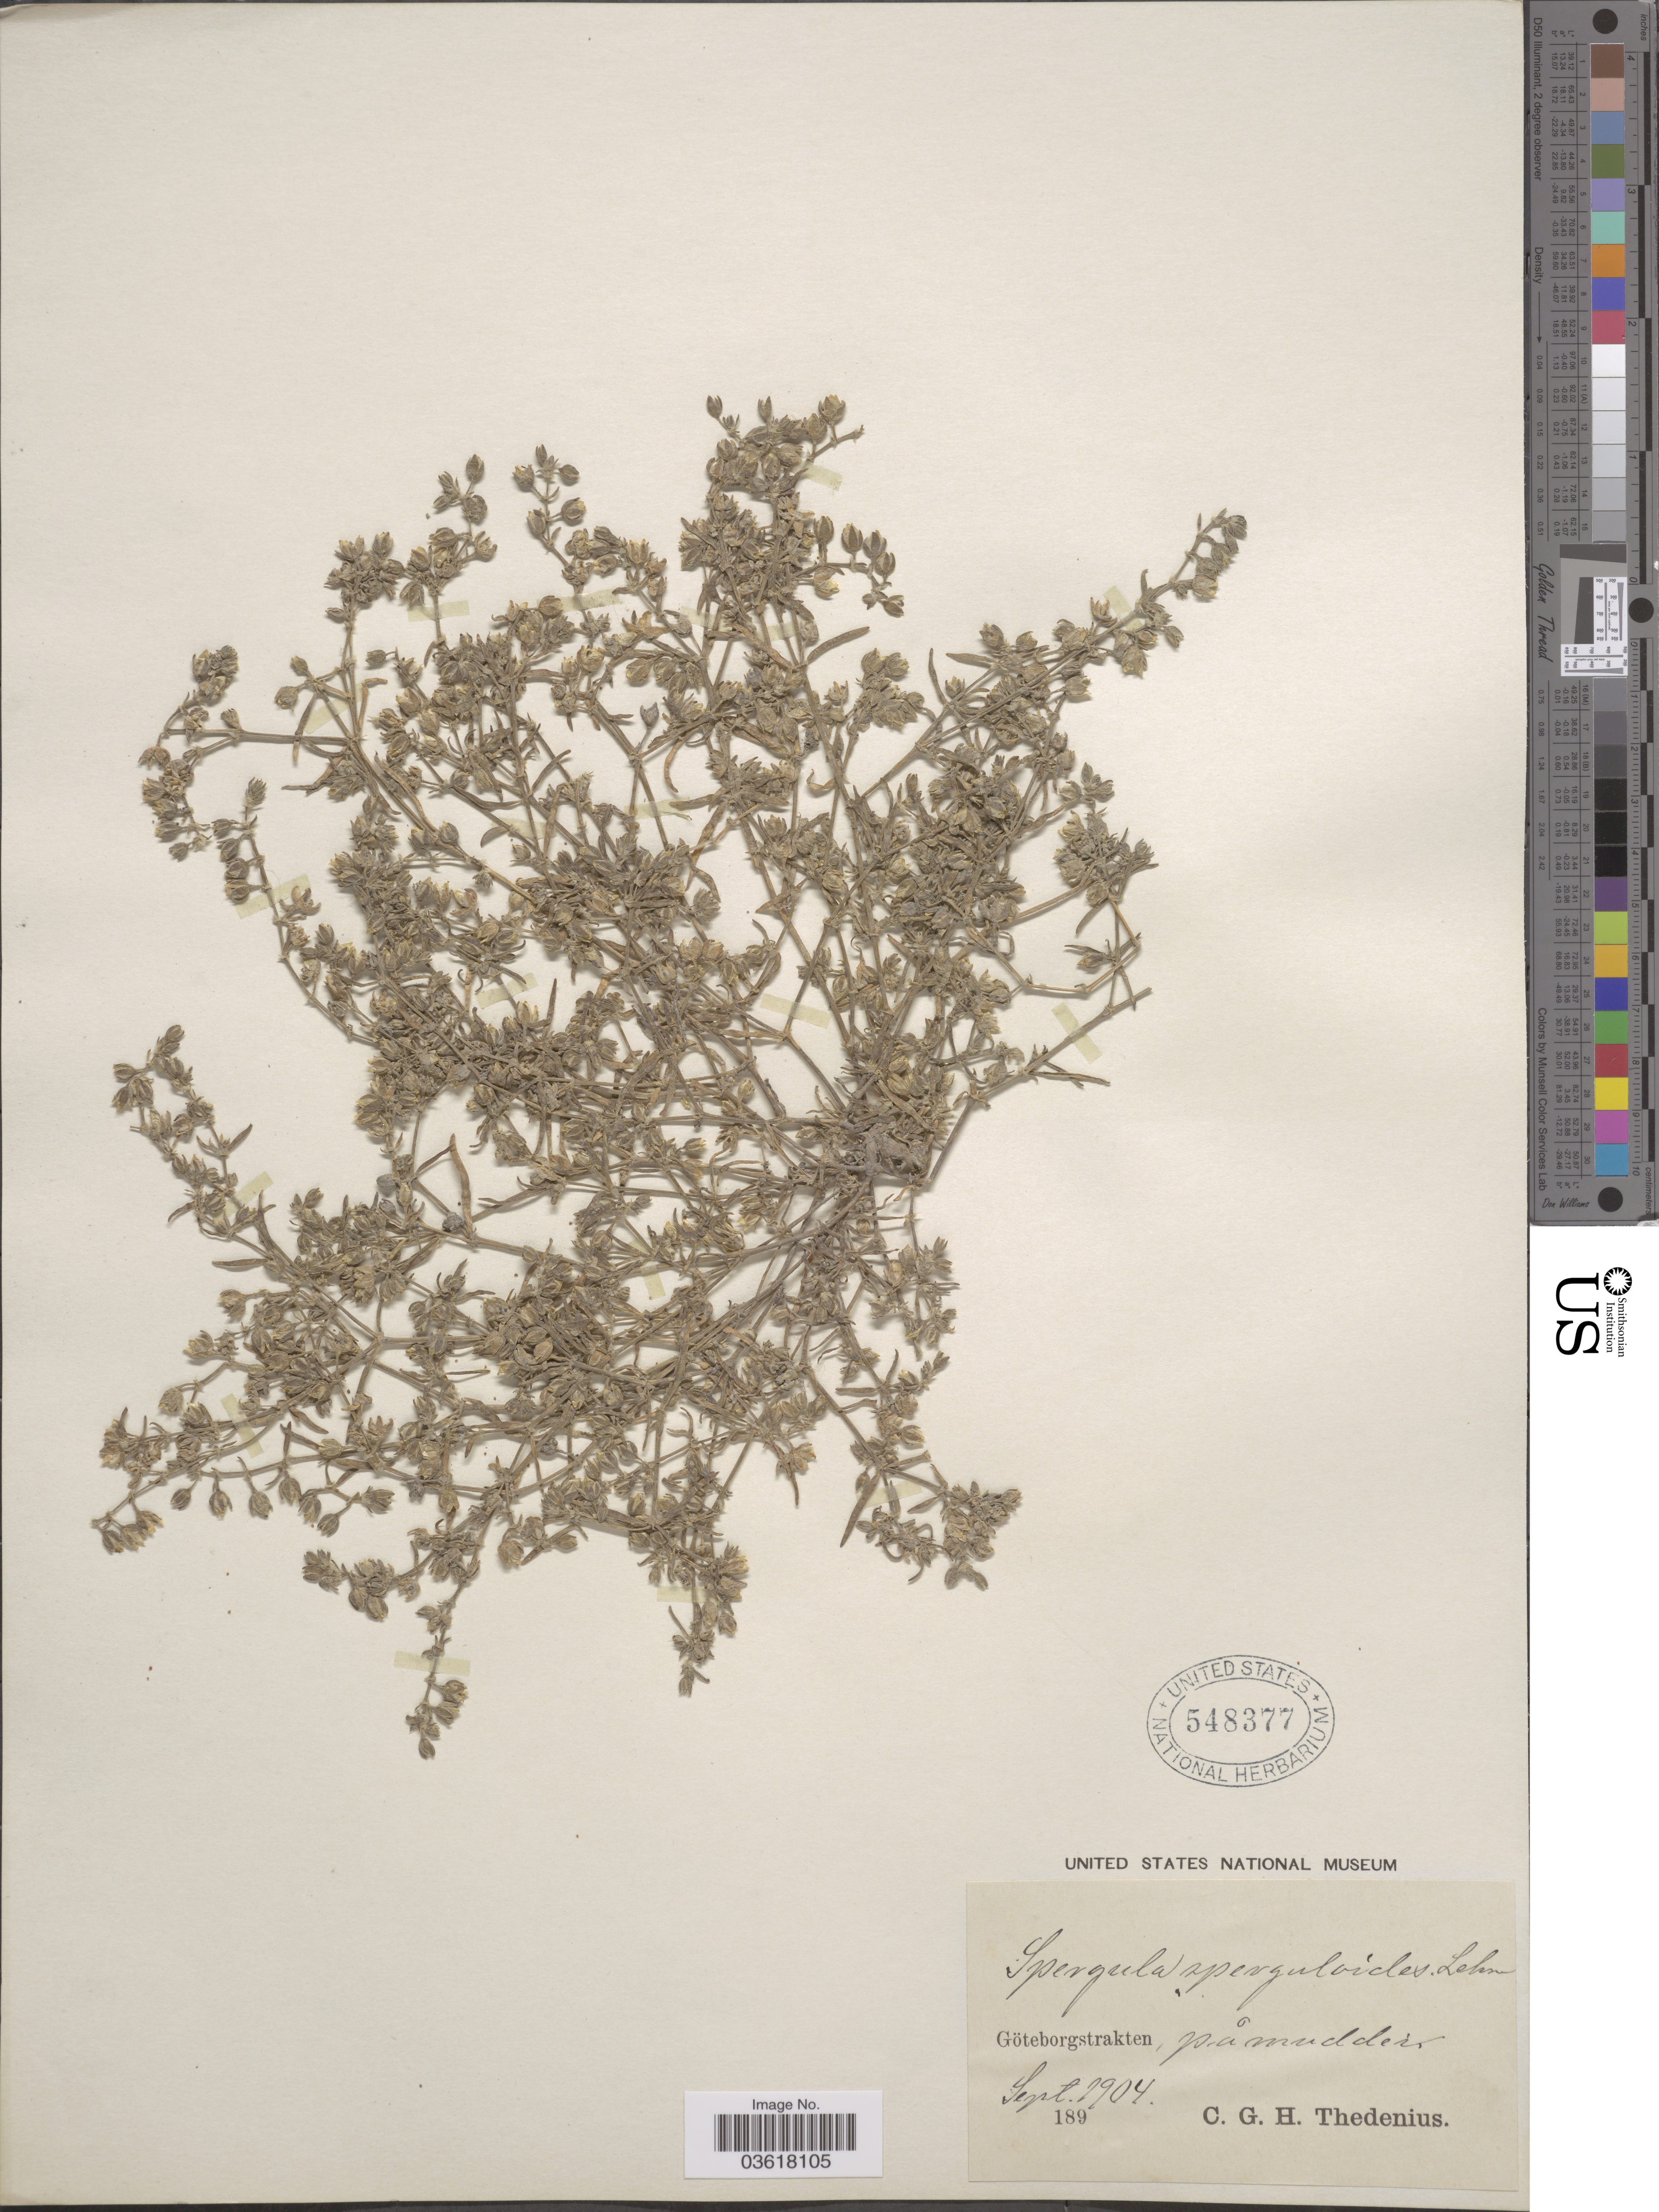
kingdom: Plantae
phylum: Tracheophyta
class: Magnoliopsida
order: Caryophyllales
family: Caryophyllaceae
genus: Spergularia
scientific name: Spergularia sperguloides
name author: (Lehm.) Heynh.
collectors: C. Thedenius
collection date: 1904-09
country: Sweden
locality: Göteborgstrakten.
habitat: på mudder.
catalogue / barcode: US 548377